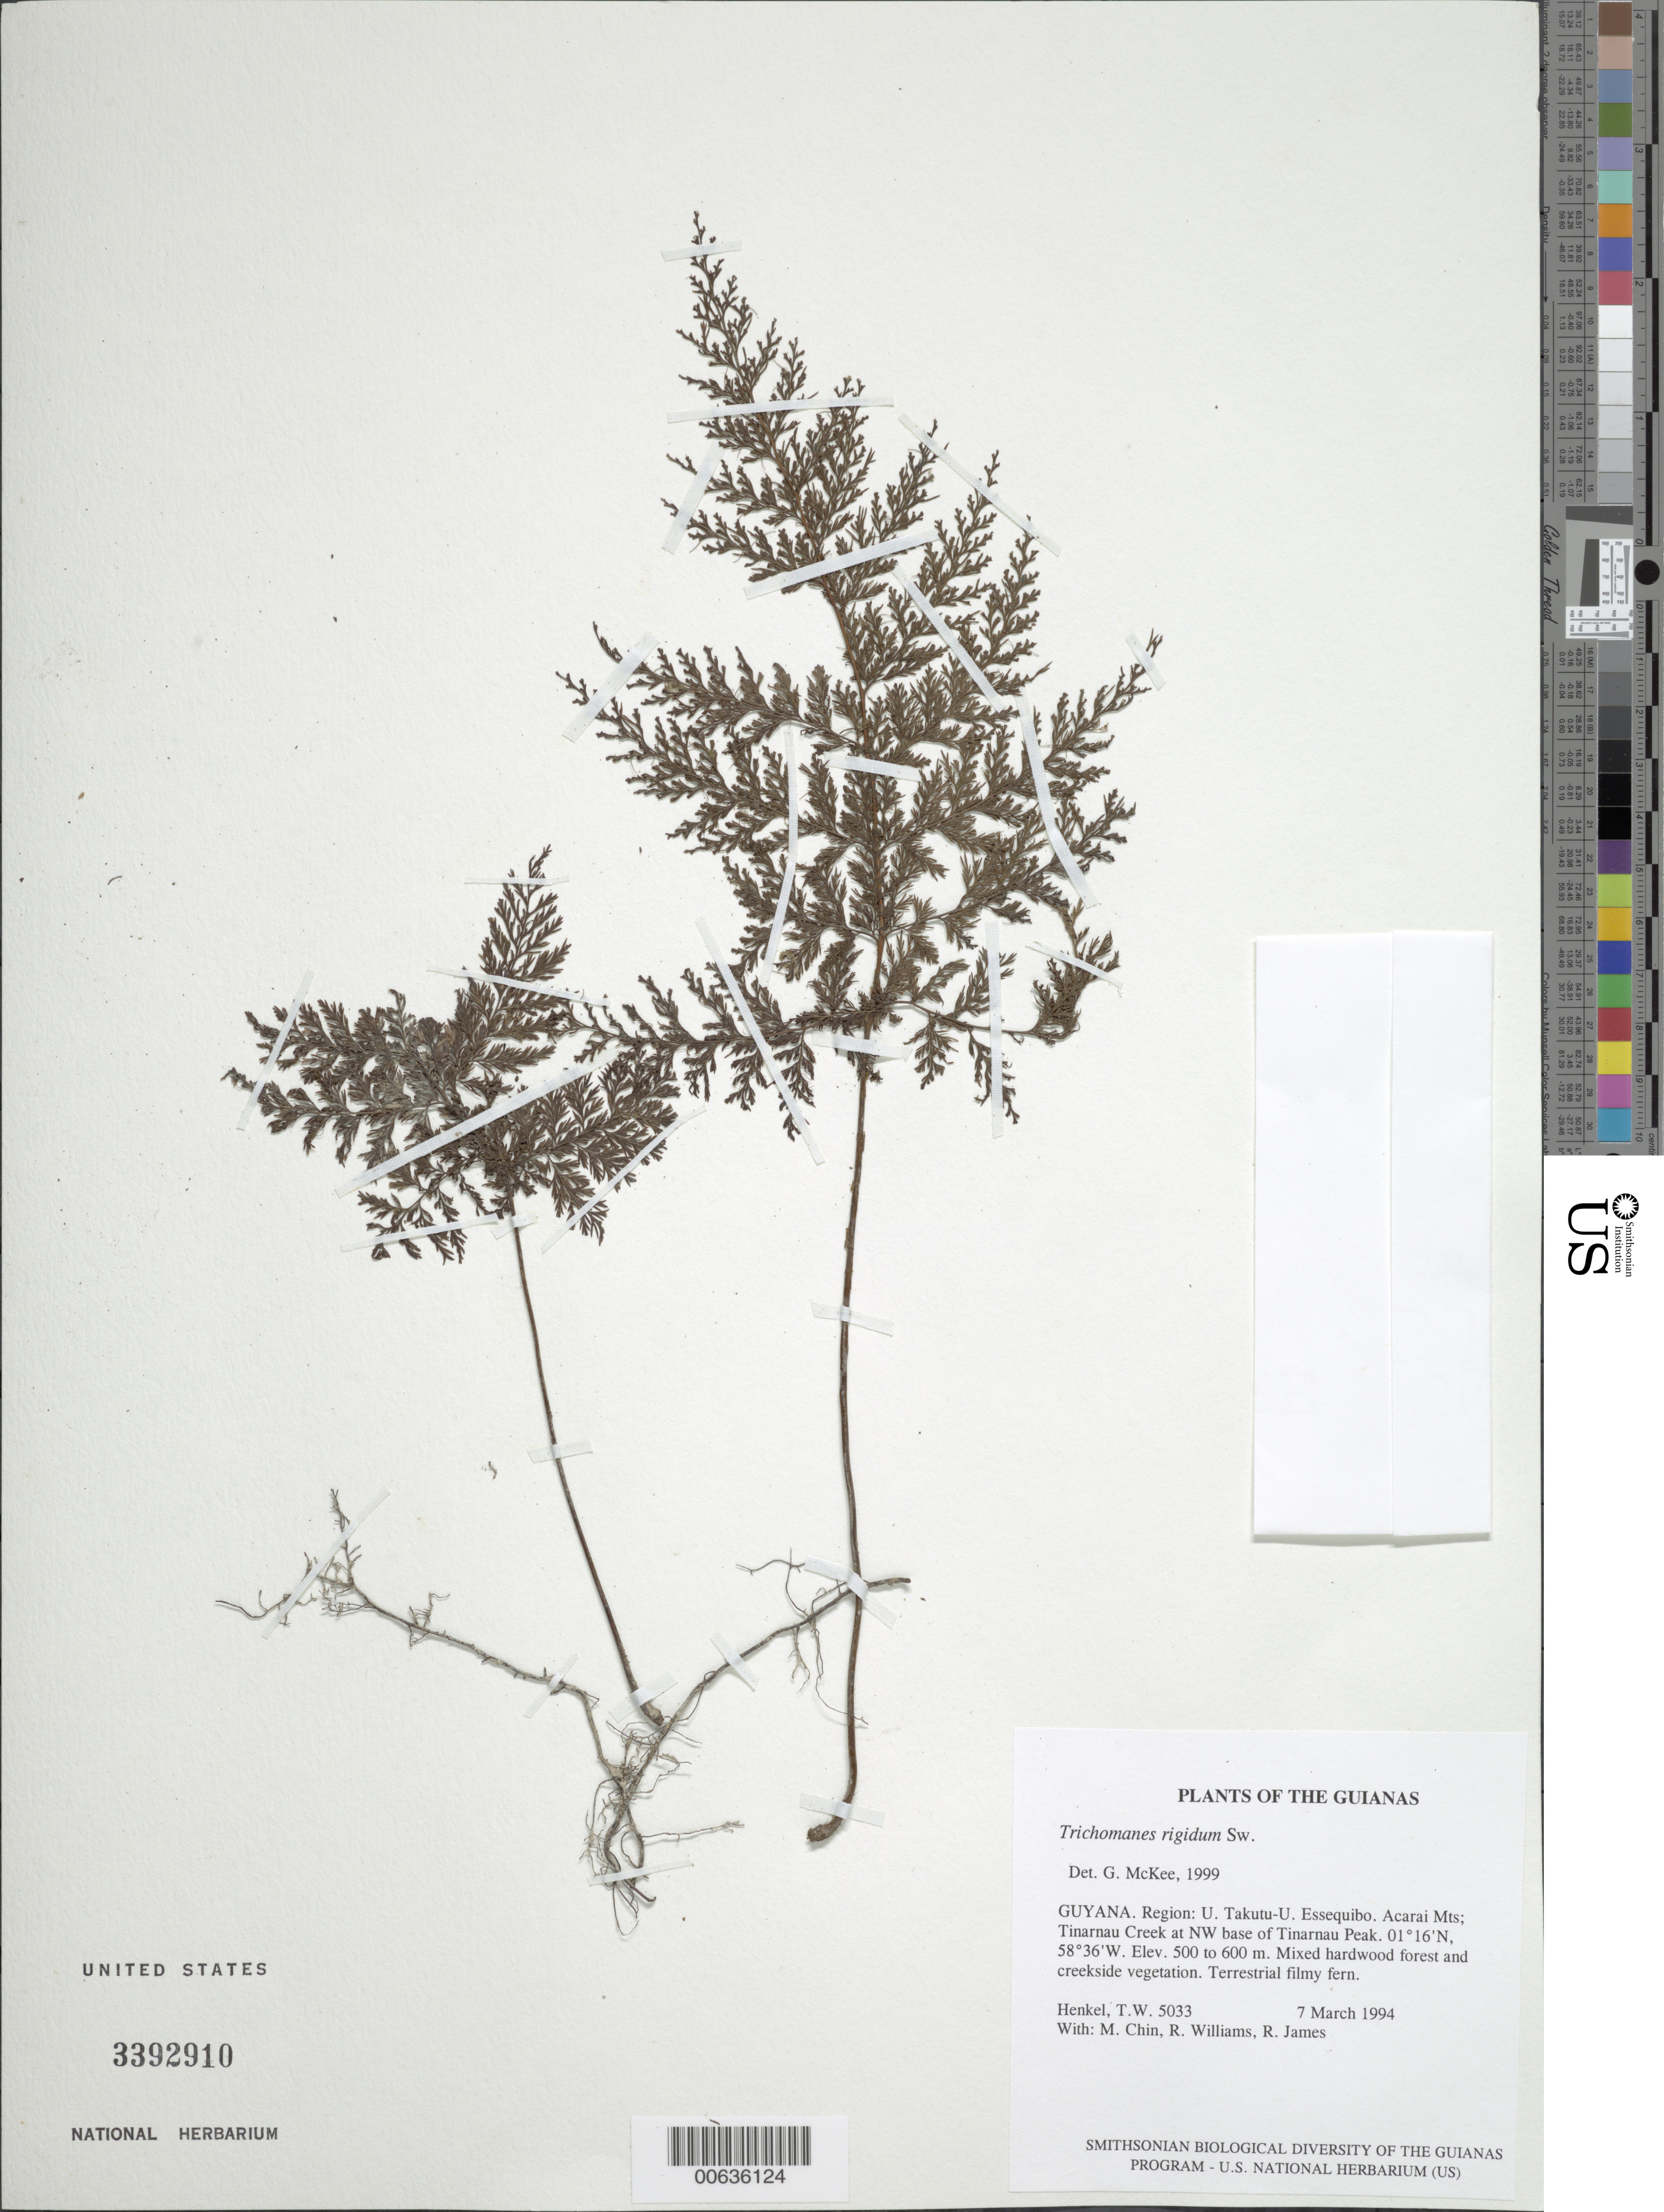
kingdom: Plantae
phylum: Tracheophyta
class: Polypodiopsida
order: Hymenophyllales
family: Hymenophyllaceae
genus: Abrodictyum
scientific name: Abrodictyum rigidum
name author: (Sw.) Ebihara & Dubuisson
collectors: T. Henkel, M. Chin, R. Williams & R. James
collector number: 5033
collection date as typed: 7 March 1994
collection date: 1994-03-07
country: Guyana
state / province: U. Takutu-U. Essequibo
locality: Acarai Mts; Tinarnau Creek at NW base of Tinarnau Peak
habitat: Mixed hardwood forest and creekside vegetation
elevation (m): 500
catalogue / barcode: US 3392910